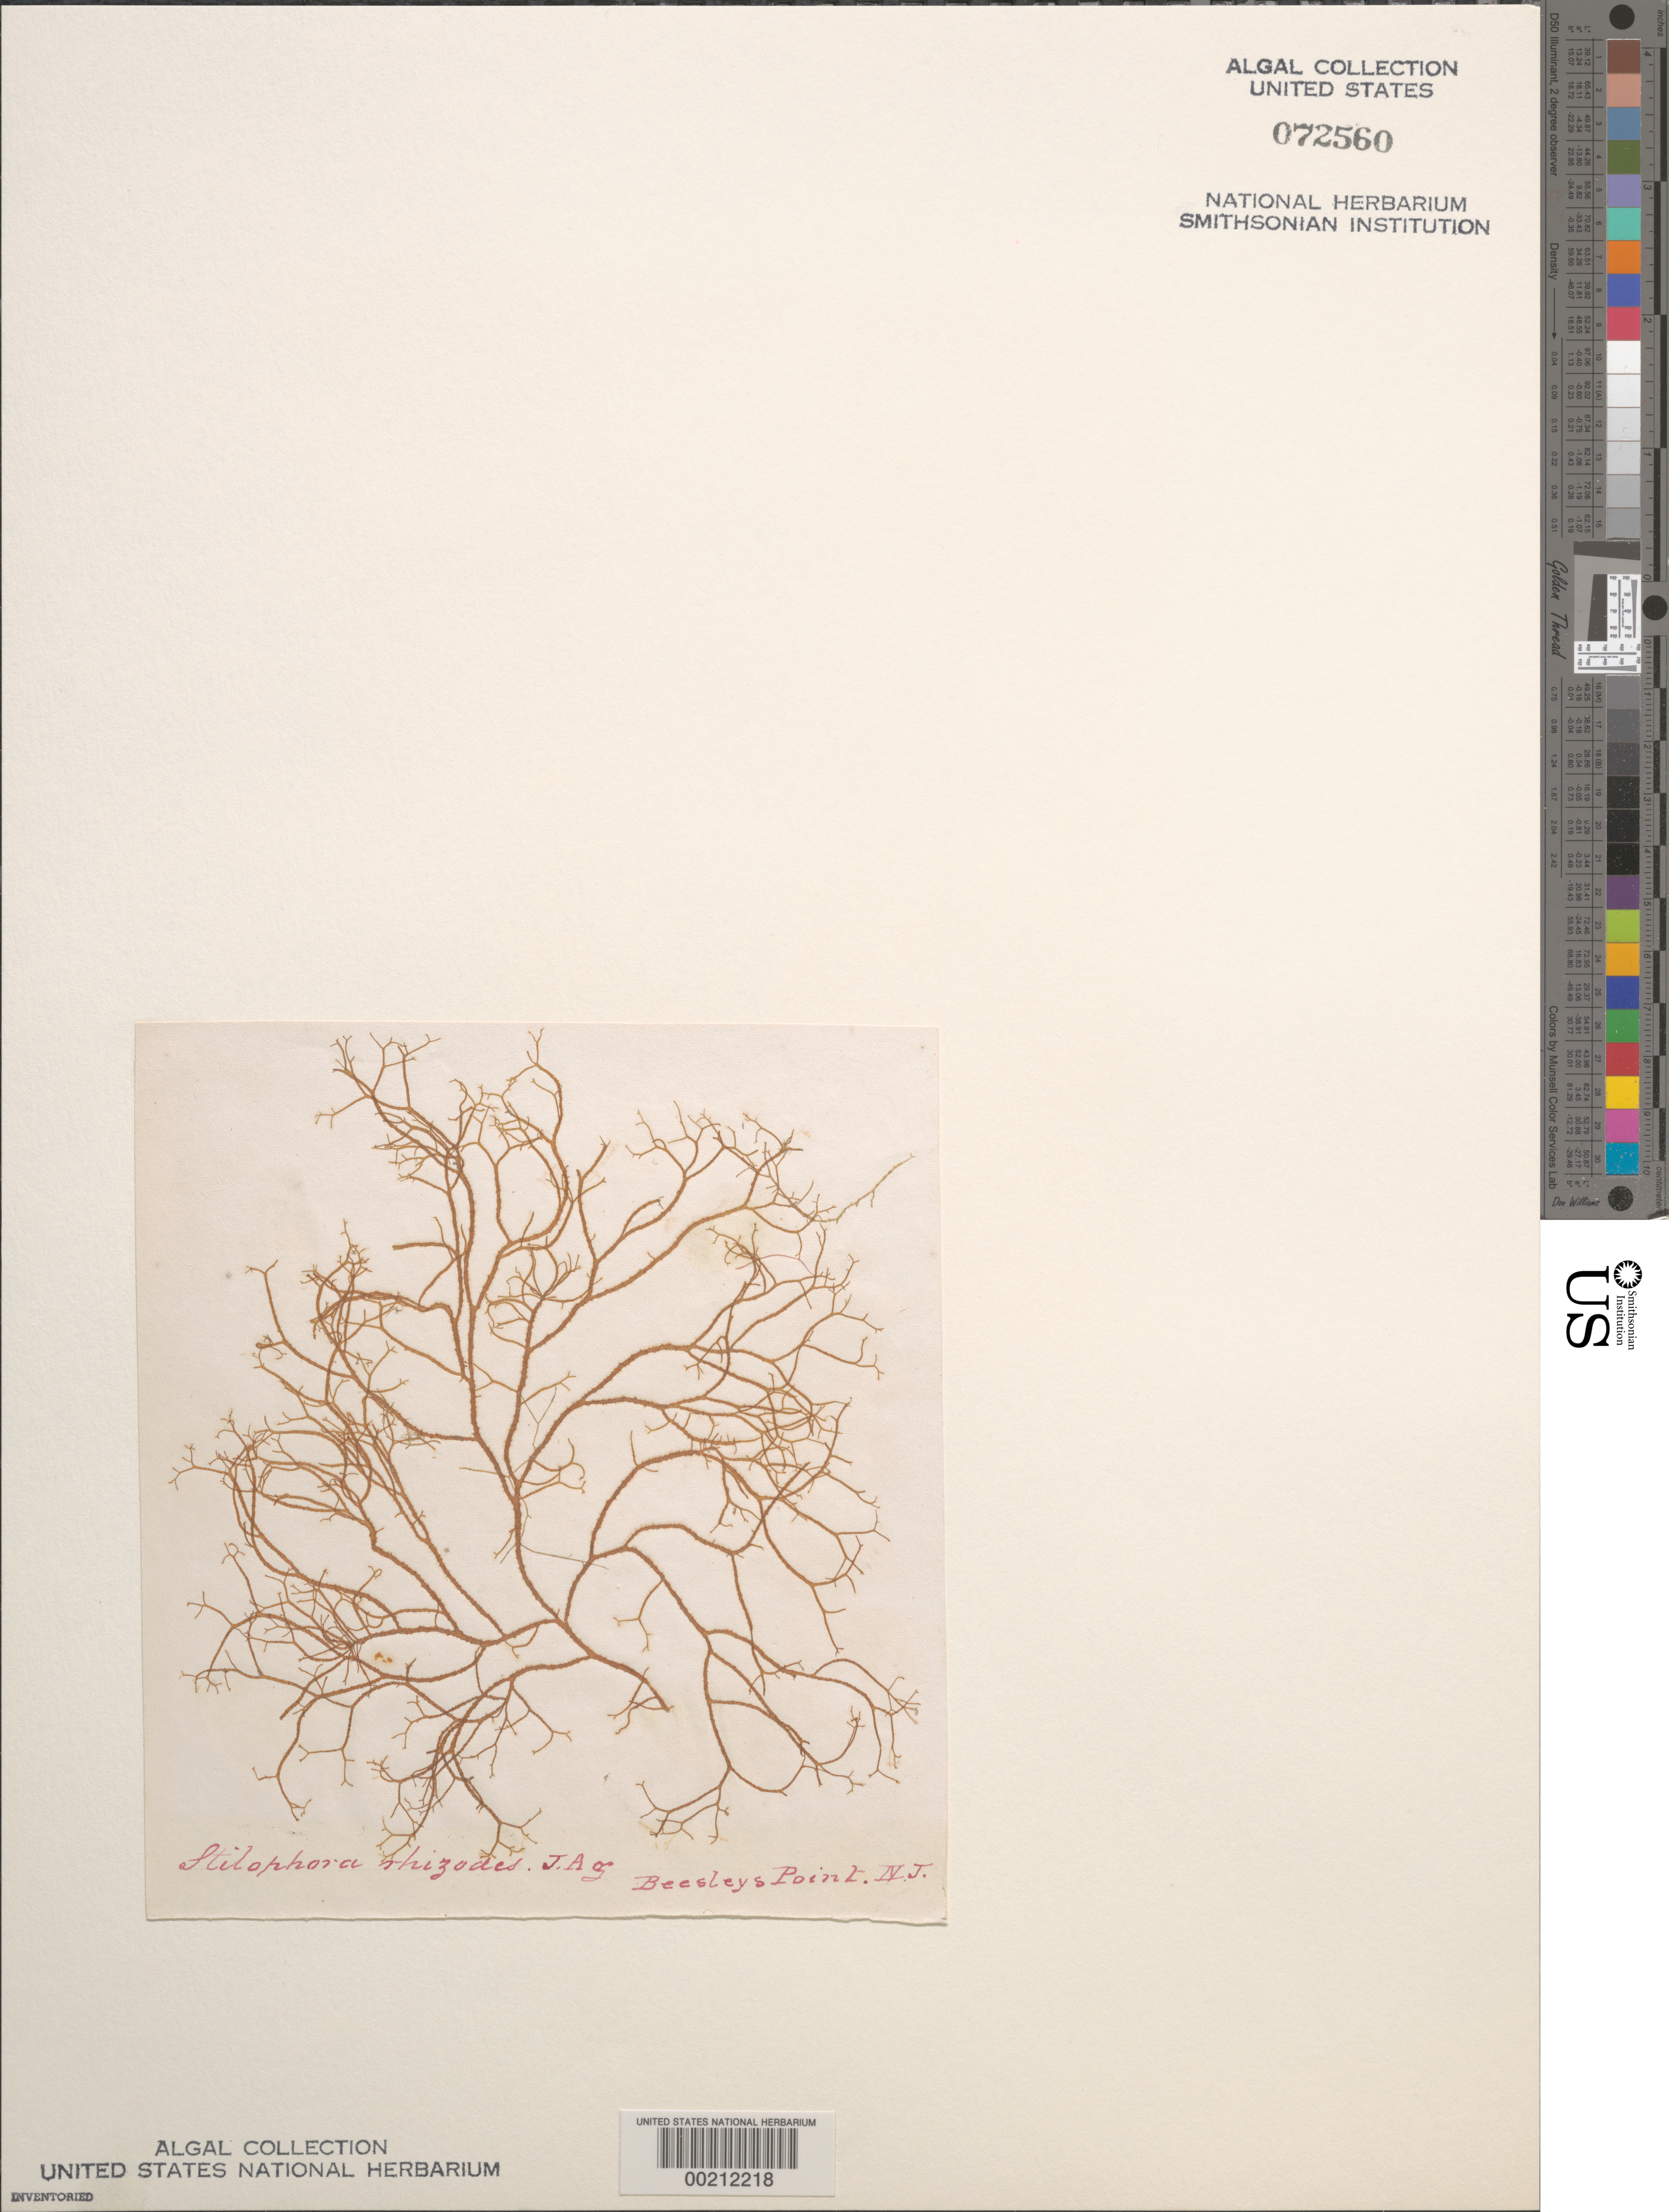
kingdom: Chromista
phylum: Ochrophyta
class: Phaeophyceae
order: Ectocarpales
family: Chordariaceae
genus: Stilophora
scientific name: Stilophora tenella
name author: (Esper) P.C. Silva in P.C. Silva et al.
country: United States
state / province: New Jersey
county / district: Cape May County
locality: Beesleys Point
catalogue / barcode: US 72560